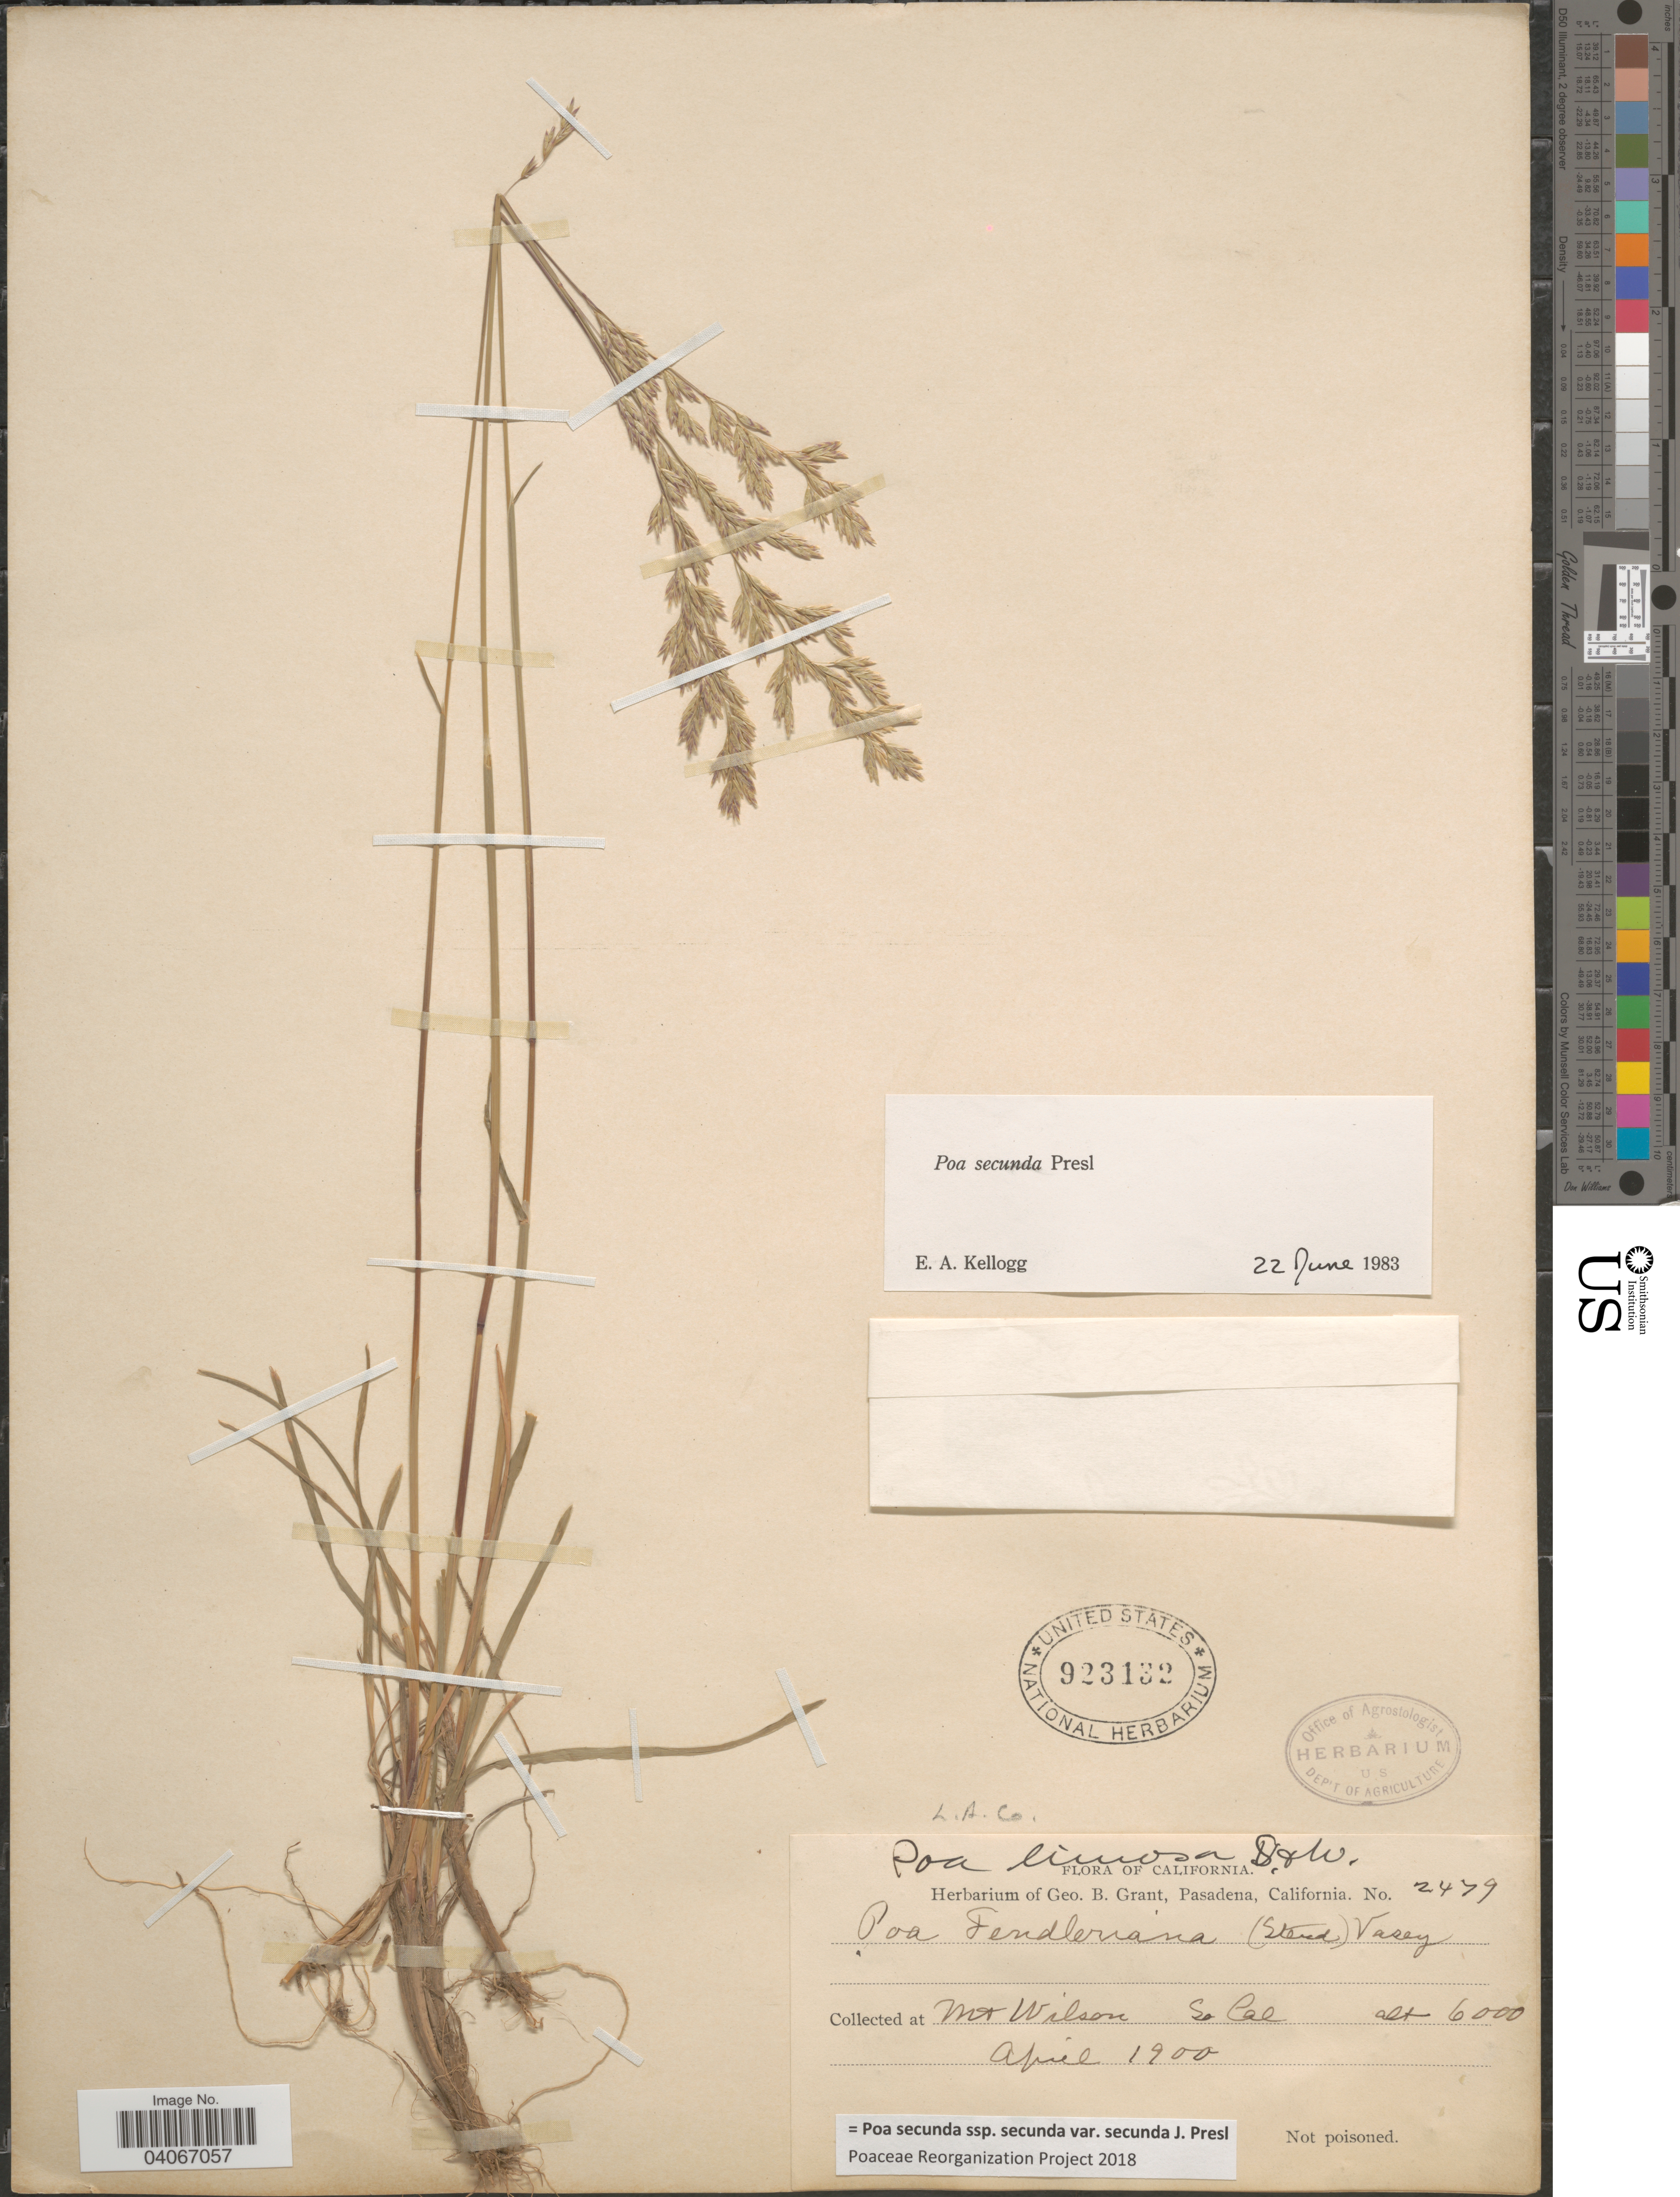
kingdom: Plantae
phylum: Tracheophyta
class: Liliopsida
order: Poales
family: Poaceae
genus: Poa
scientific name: Poa secunda subsp. secunda var. secunda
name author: J. Presl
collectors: G. Grant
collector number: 2479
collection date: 1900-04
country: United States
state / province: California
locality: Mt Wilson. So. Cal. L.A. Co.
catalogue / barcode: US 923132